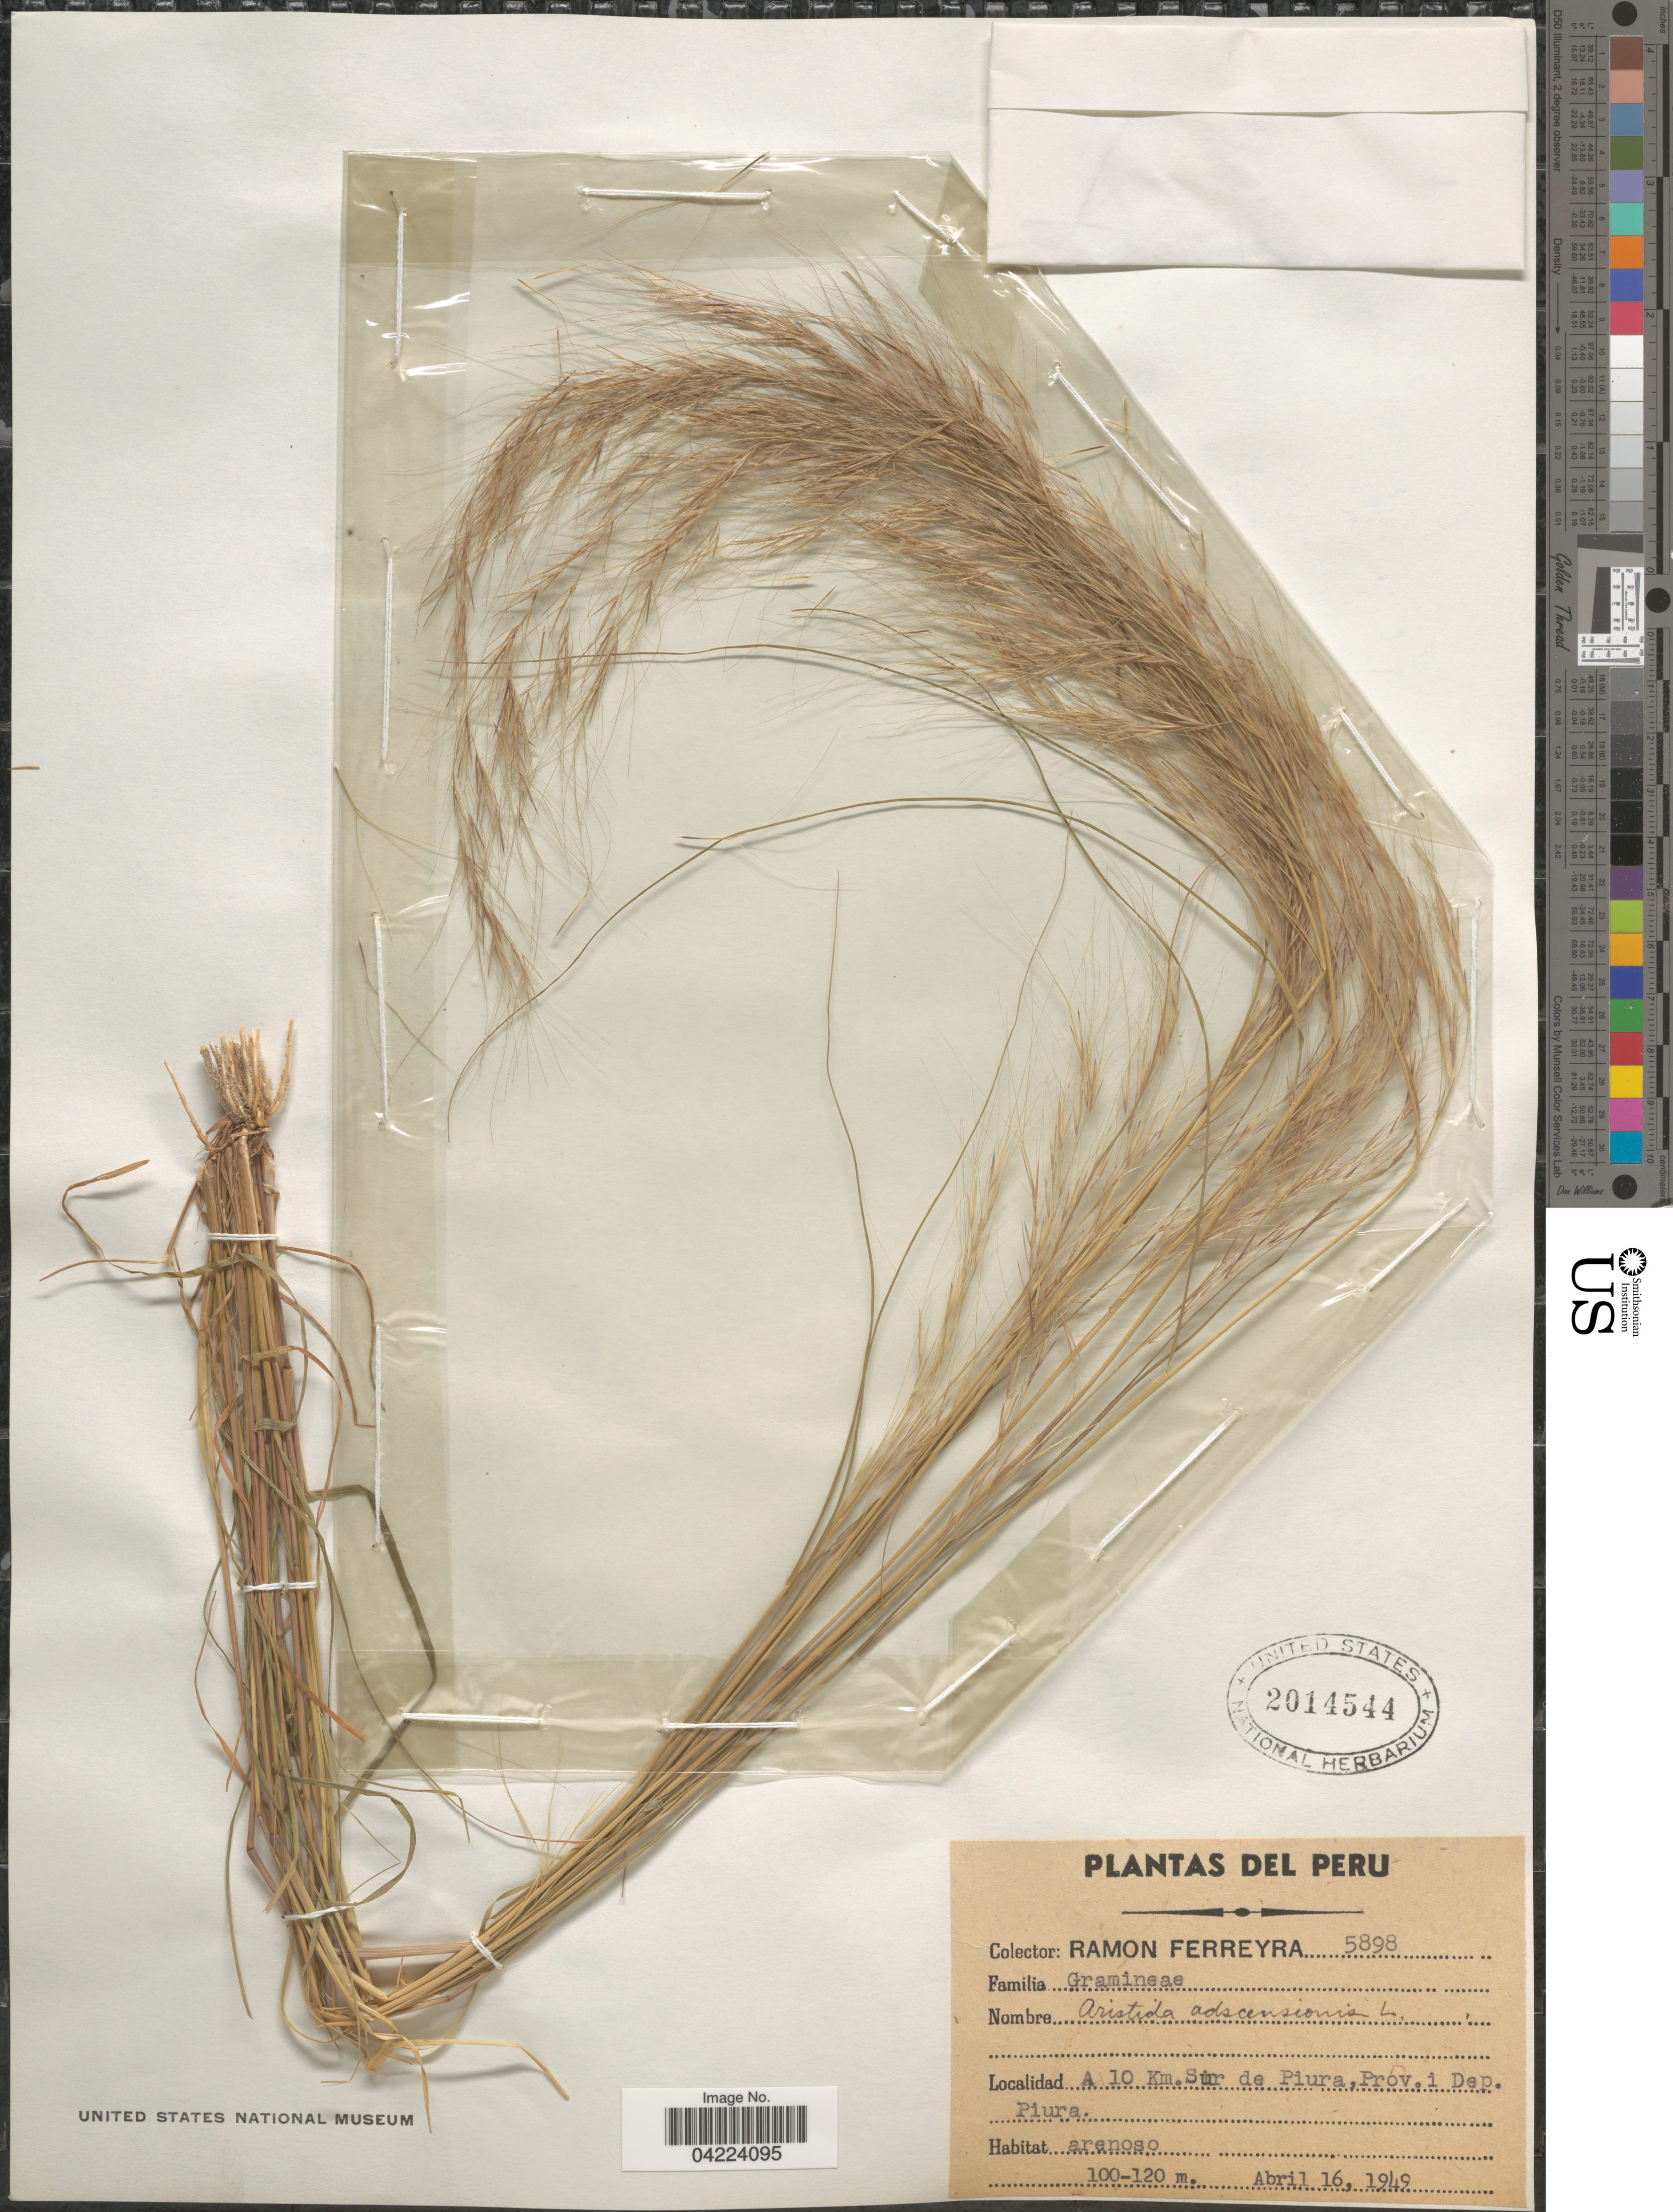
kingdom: Plantae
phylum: Tracheophyta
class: Liliopsida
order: Poales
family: Poaceae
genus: Aristida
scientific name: Aristida adscensionis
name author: L.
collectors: R. A. Ferreyra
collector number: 5898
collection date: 1949-04-16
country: Peru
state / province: Piura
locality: A 10 Km. Sur de Piura, Prov. i Dep. Piura.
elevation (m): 100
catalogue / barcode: US 2014544